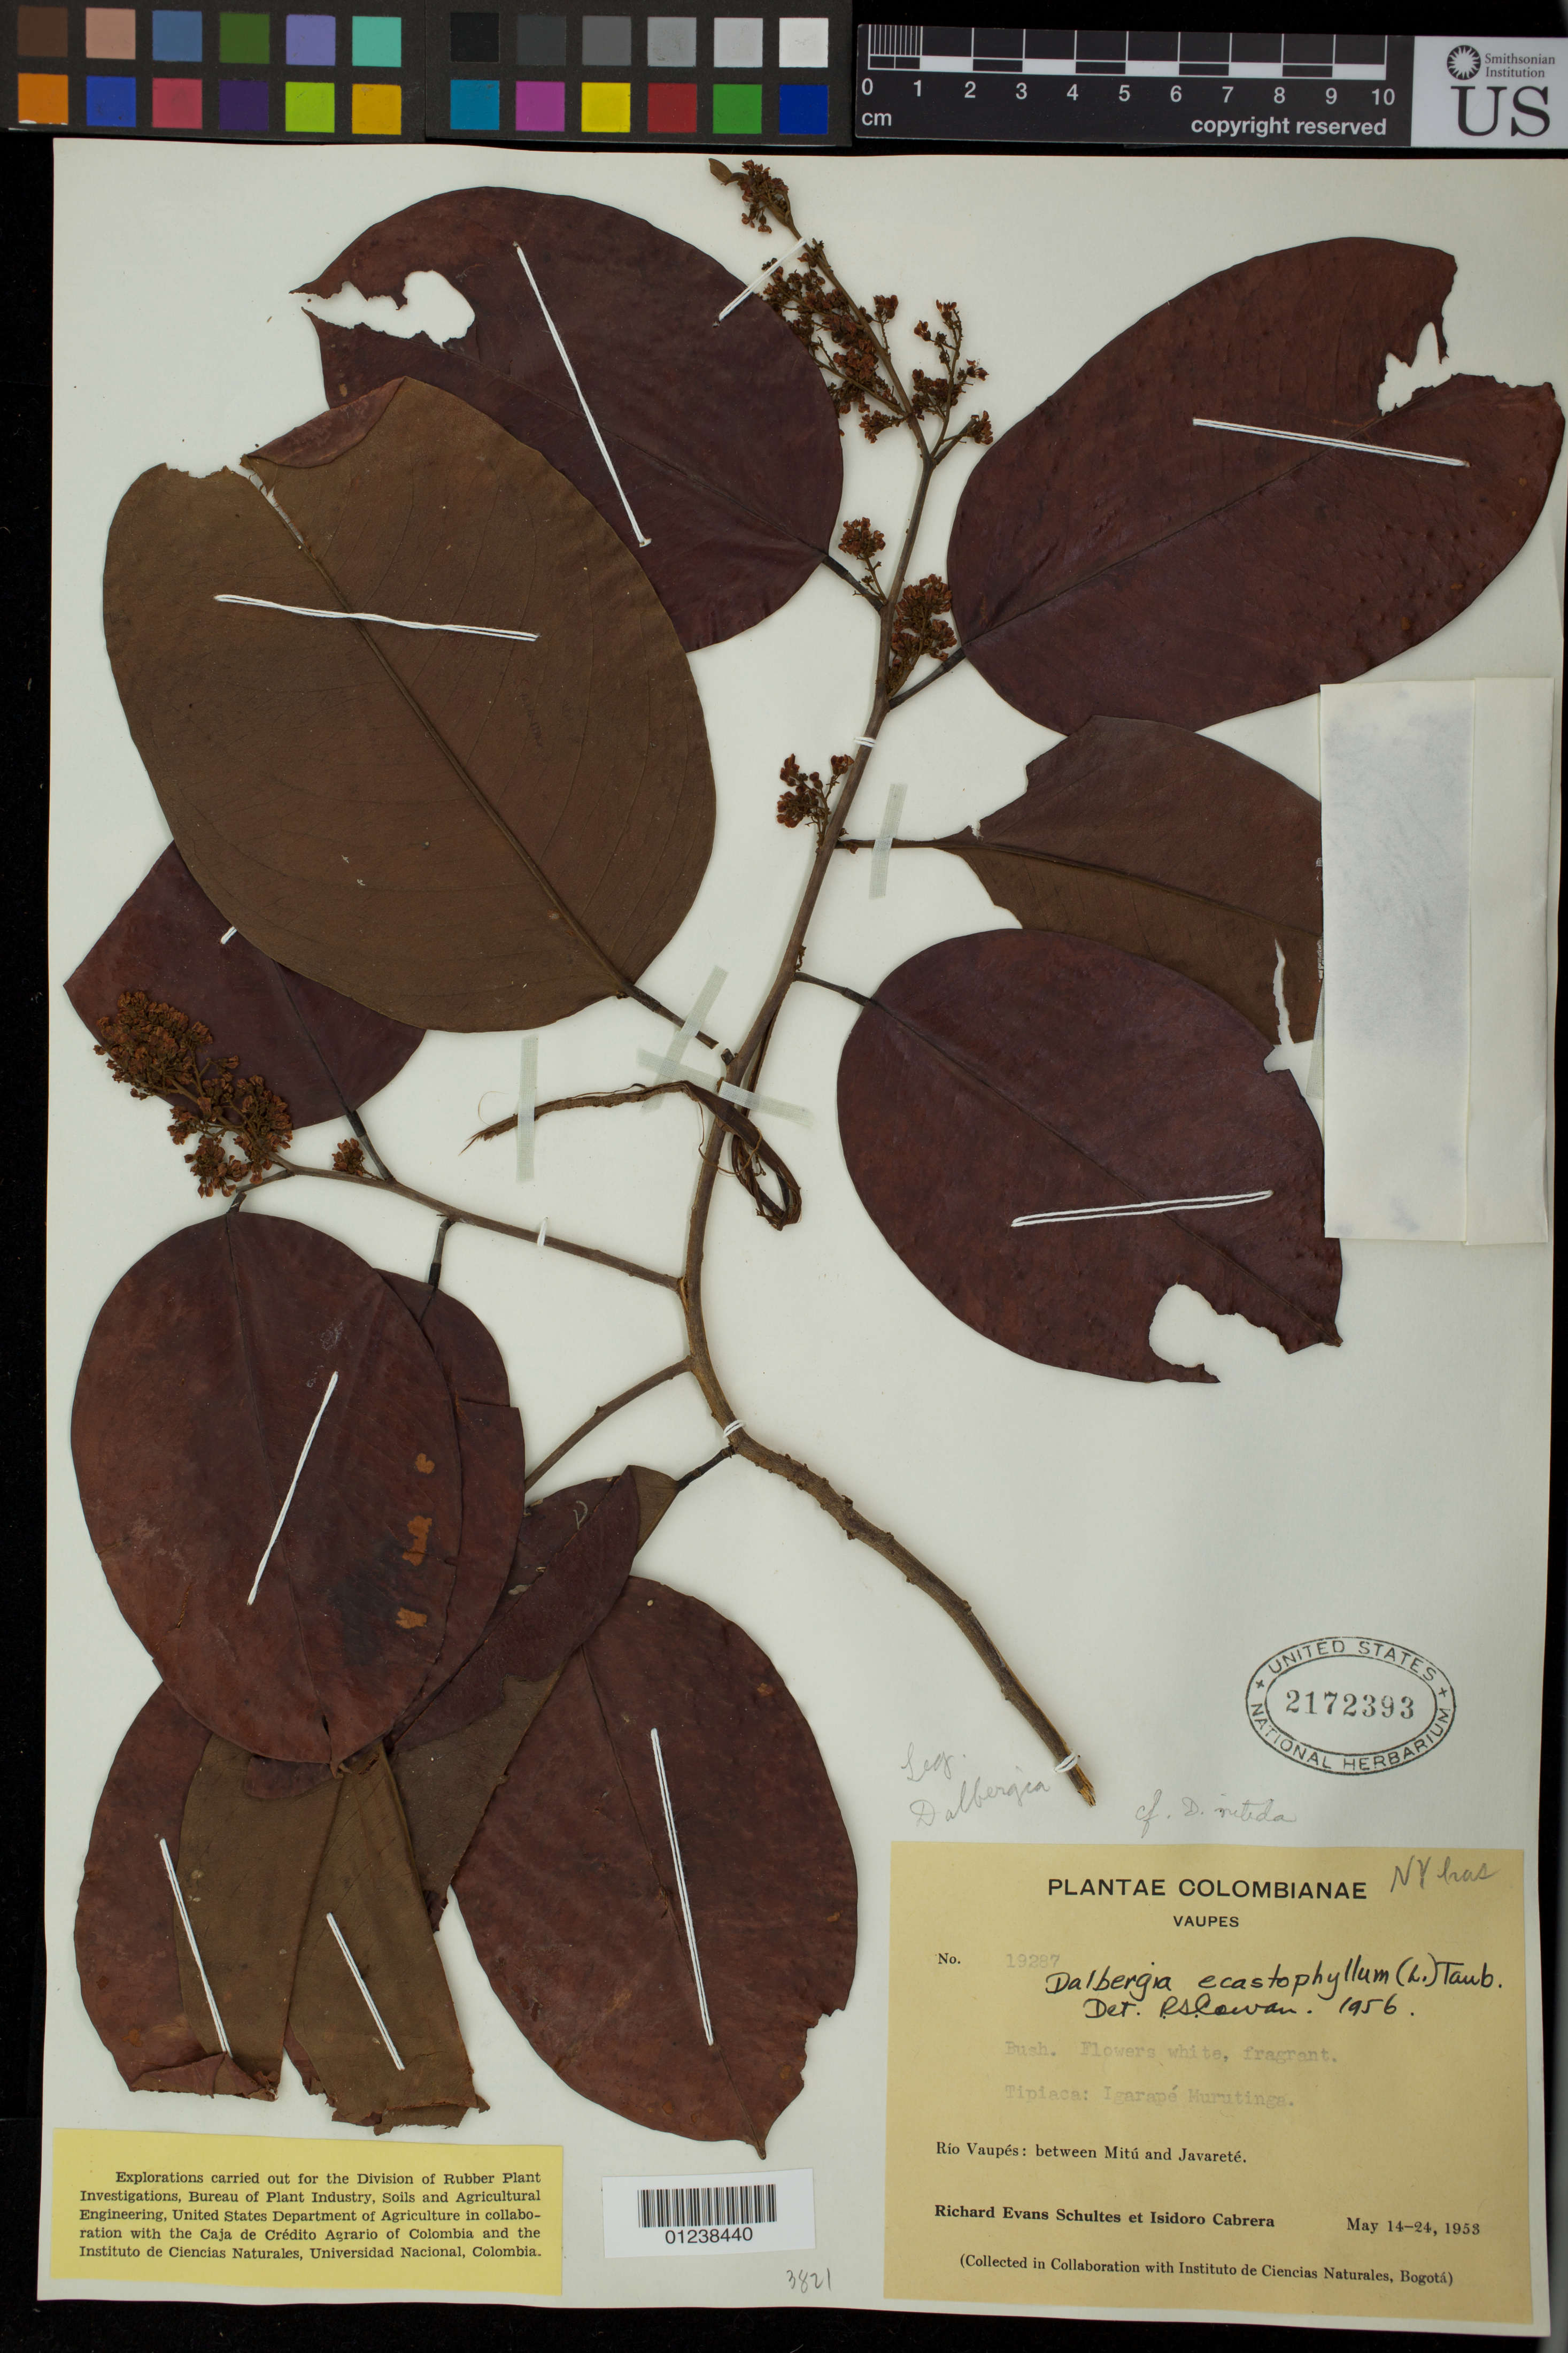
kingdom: Plantae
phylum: Tracheophyta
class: Magnoliopsida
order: Fabales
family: Fabaceae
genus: Dalbergia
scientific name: Dalbergia nitida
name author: (Benth.) Hoehne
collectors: R. E. Schultes & I. Cabrera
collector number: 19287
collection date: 1958-05-14/1958-05-24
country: Colombia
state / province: Vaupes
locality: Rio Vaupes: between Mitu and Javarete.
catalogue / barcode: US 2172393